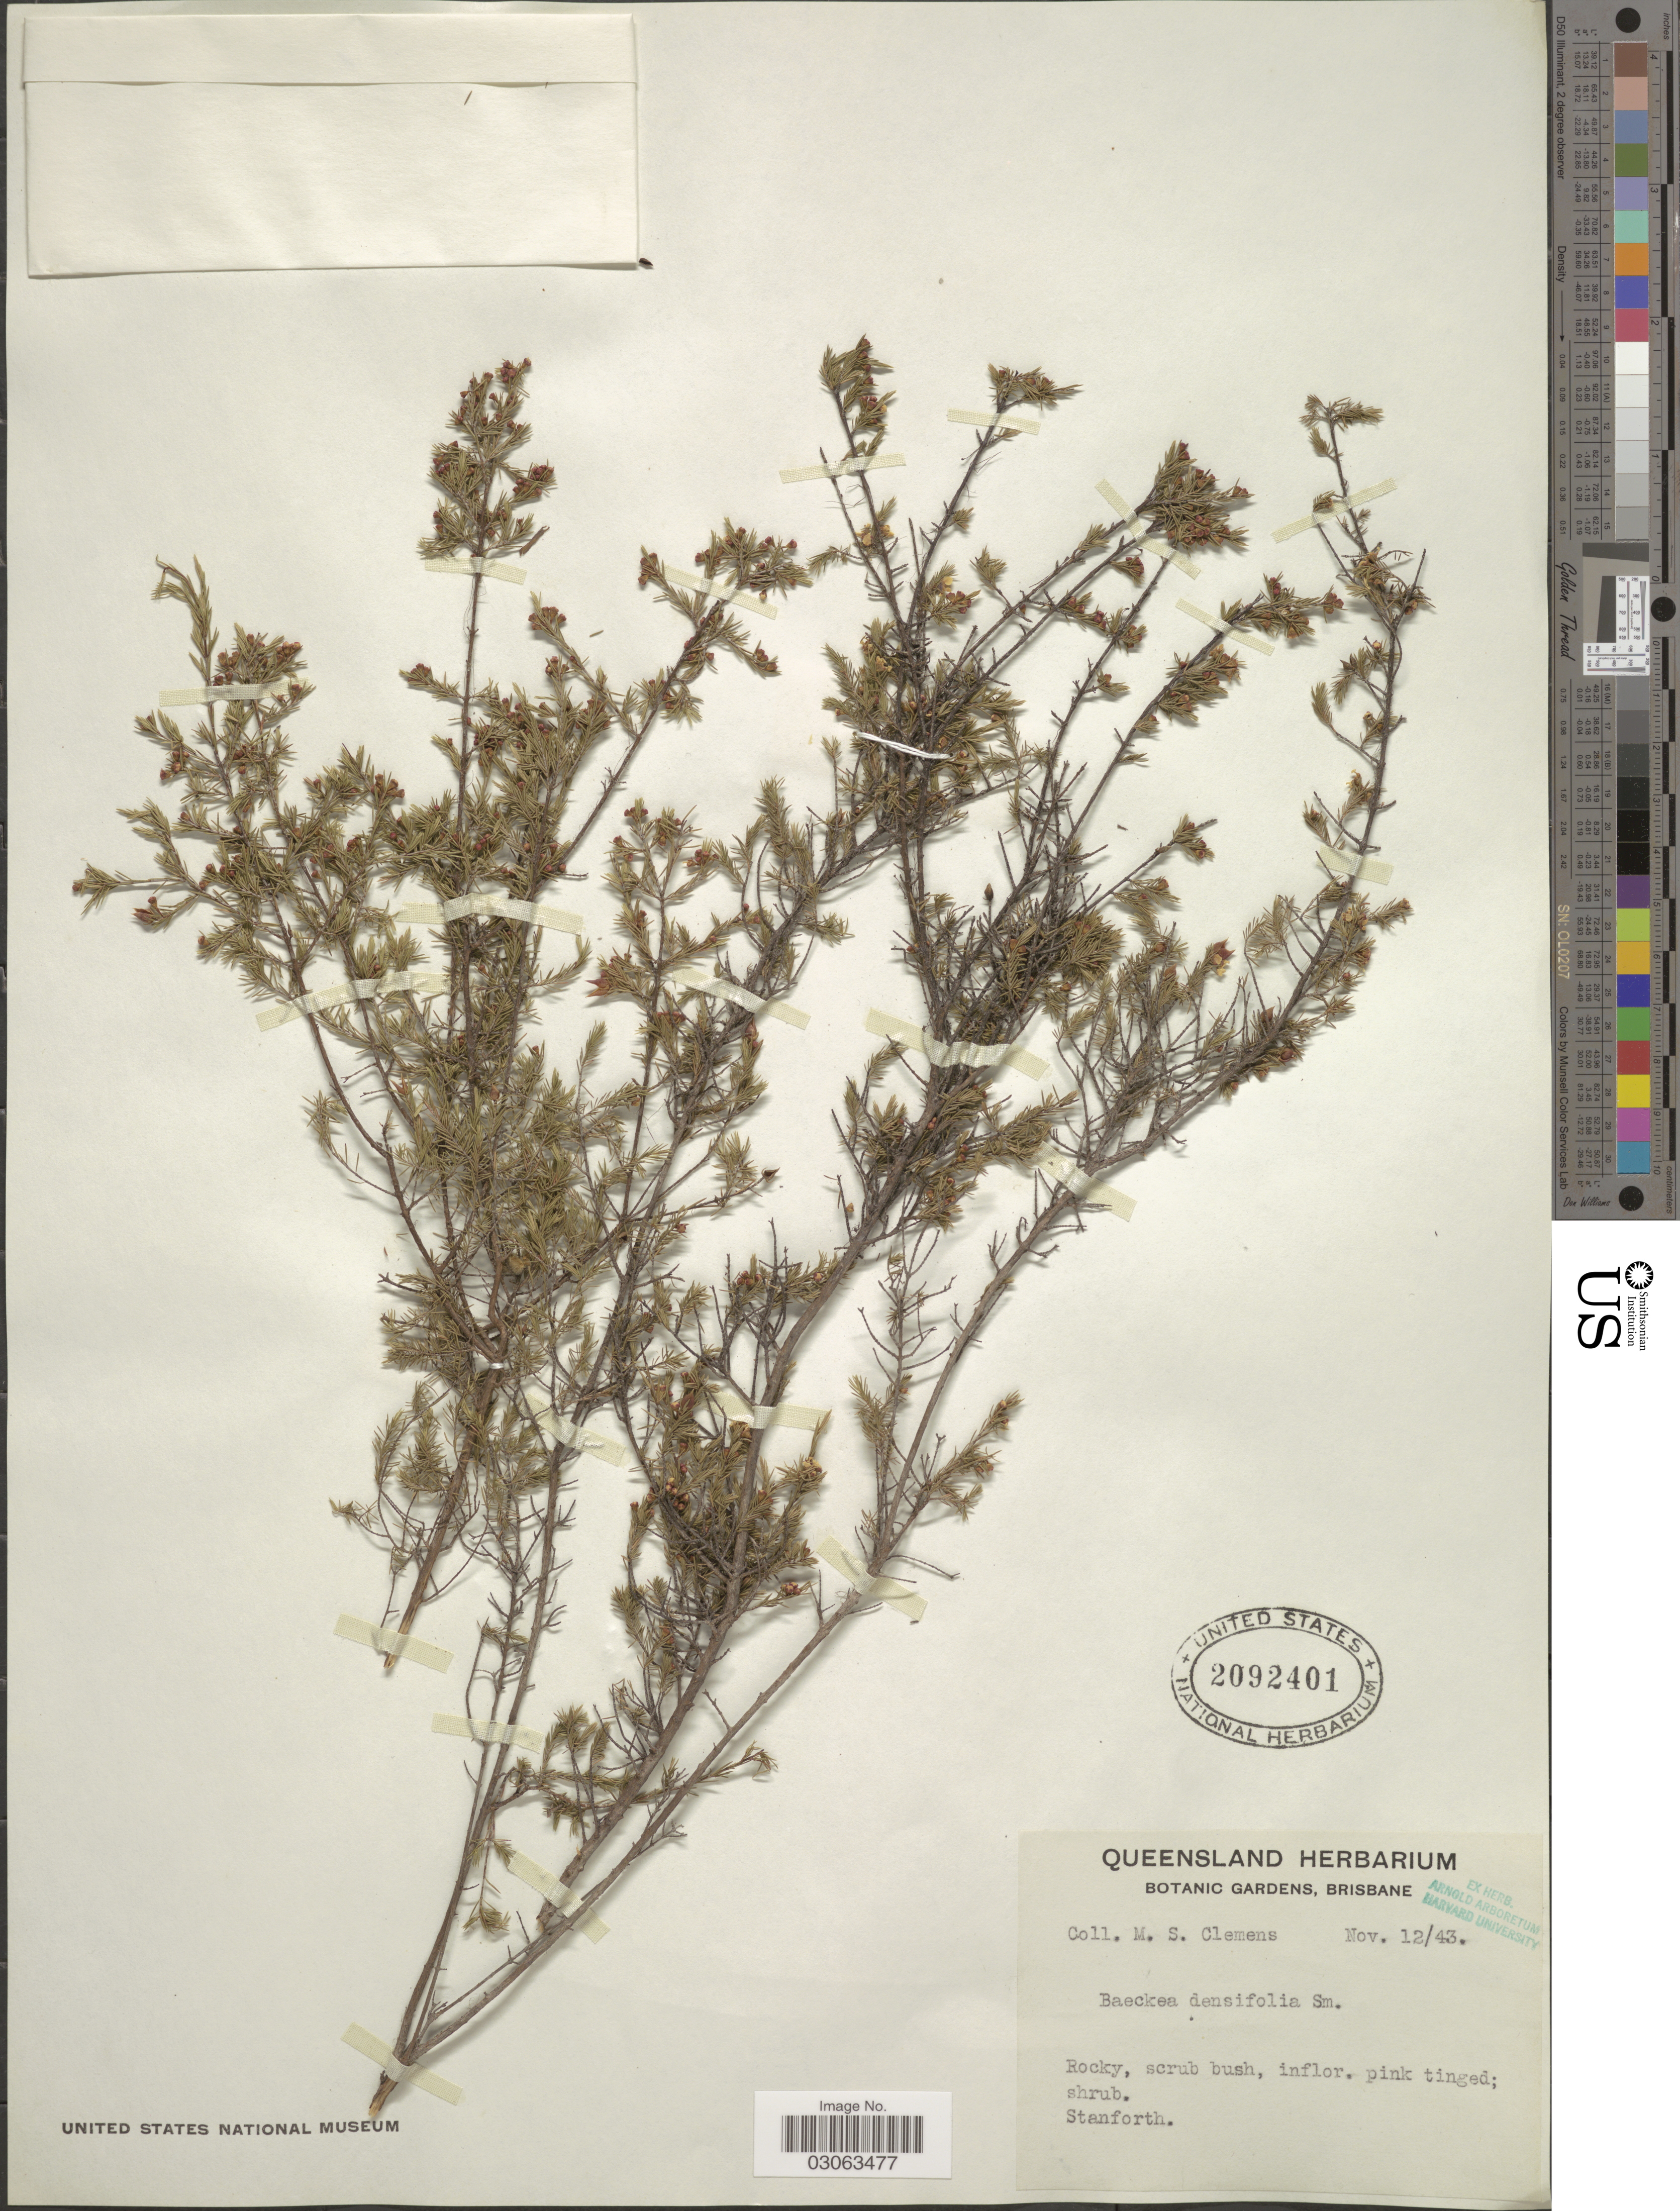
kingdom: Plantae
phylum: Tracheophyta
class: Magnoliopsida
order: Myrtales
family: Myrtaceae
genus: Harmogia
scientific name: Harmogia densifolia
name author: (Sm.) S. Schauer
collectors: M. S. Clemens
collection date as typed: Transcribed d/m/y: 12/11/43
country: Australia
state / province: Queensland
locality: Stanforth.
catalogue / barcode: US 2092401